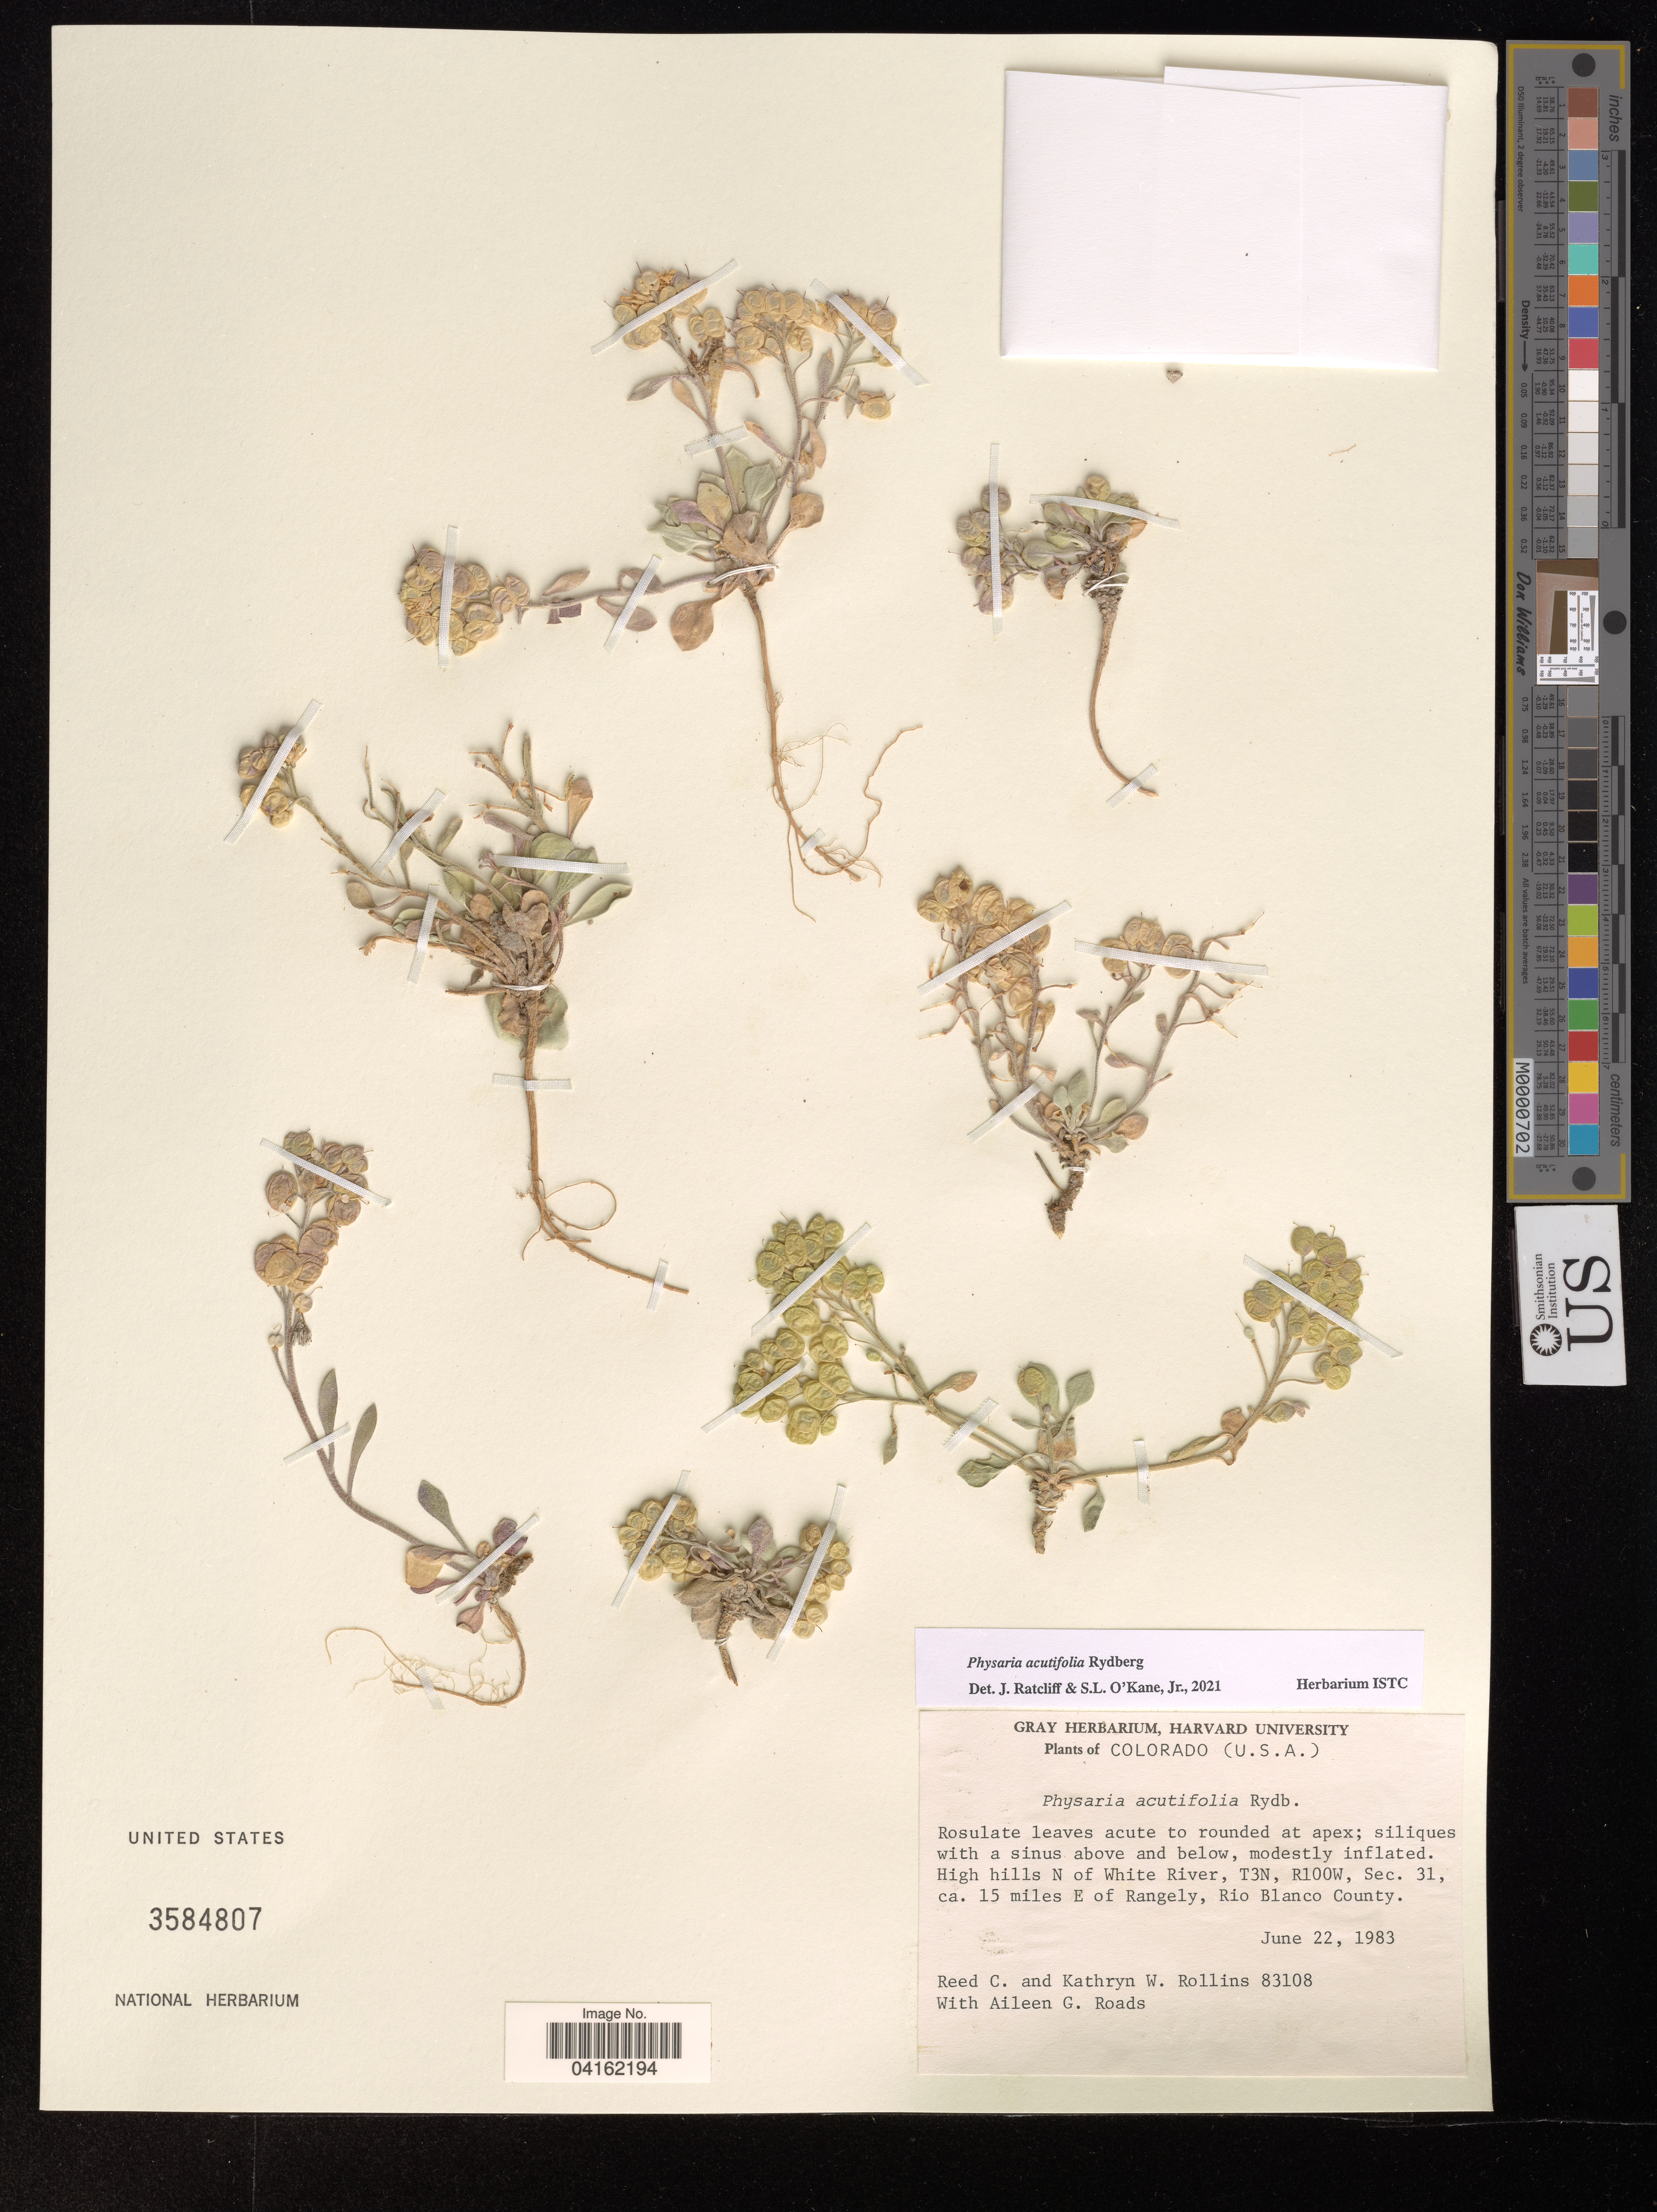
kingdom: Plantae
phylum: Tracheophyta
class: Magnoliopsida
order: Brassicales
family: Brassicaceae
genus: Physaria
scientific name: Physaria acutifolia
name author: Rydb.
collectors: R. C. Rollins, K. W. Rollins & A. Roads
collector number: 83108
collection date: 1983-06-22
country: United States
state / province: Colorado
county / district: Rio Blanco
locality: High hills N of White River, T3N, R100W, Sec. 31, ca. 15 miles E of Rangely, Rio Blanco County.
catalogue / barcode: US 3584807